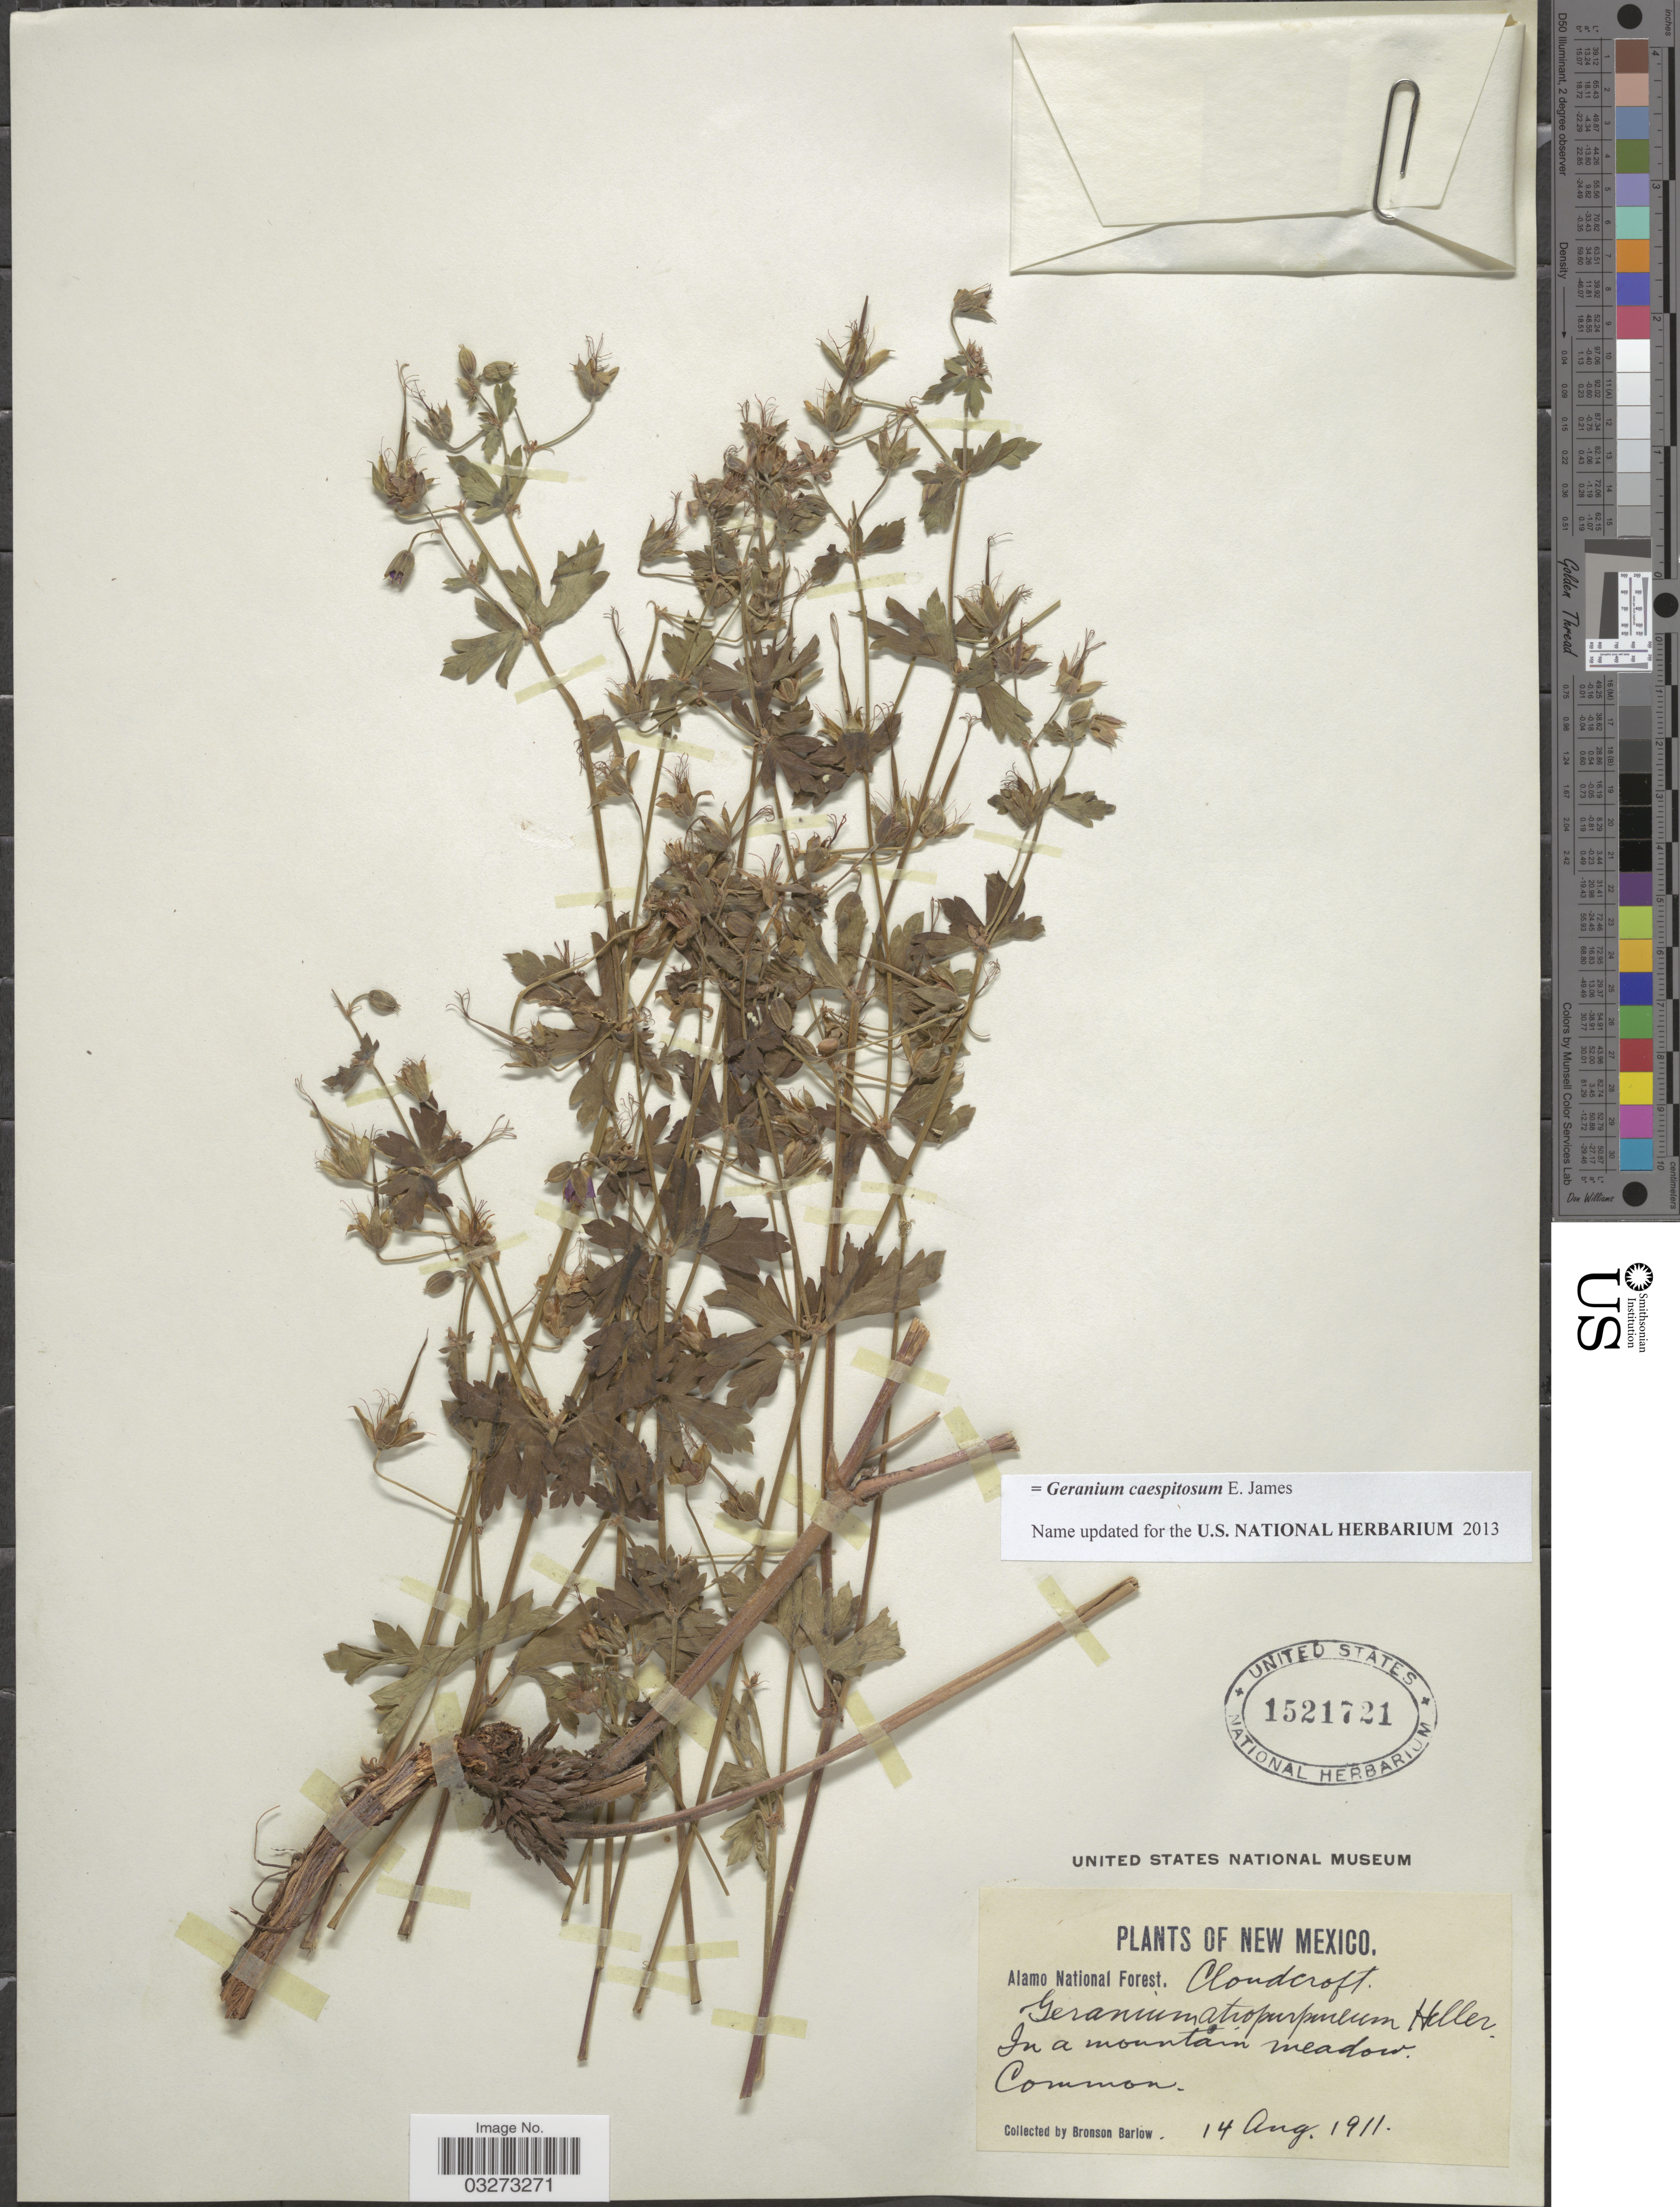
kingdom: Plantae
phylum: Tracheophyta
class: Magnoliopsida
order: Geraniales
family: Geraniaceae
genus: Geranium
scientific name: Geranium caespitosum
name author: E. James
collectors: Barlow, B.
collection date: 1911-08-14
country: United States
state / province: New Mexico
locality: Alamo National Forest. Cloudcroft.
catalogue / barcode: US 1521721